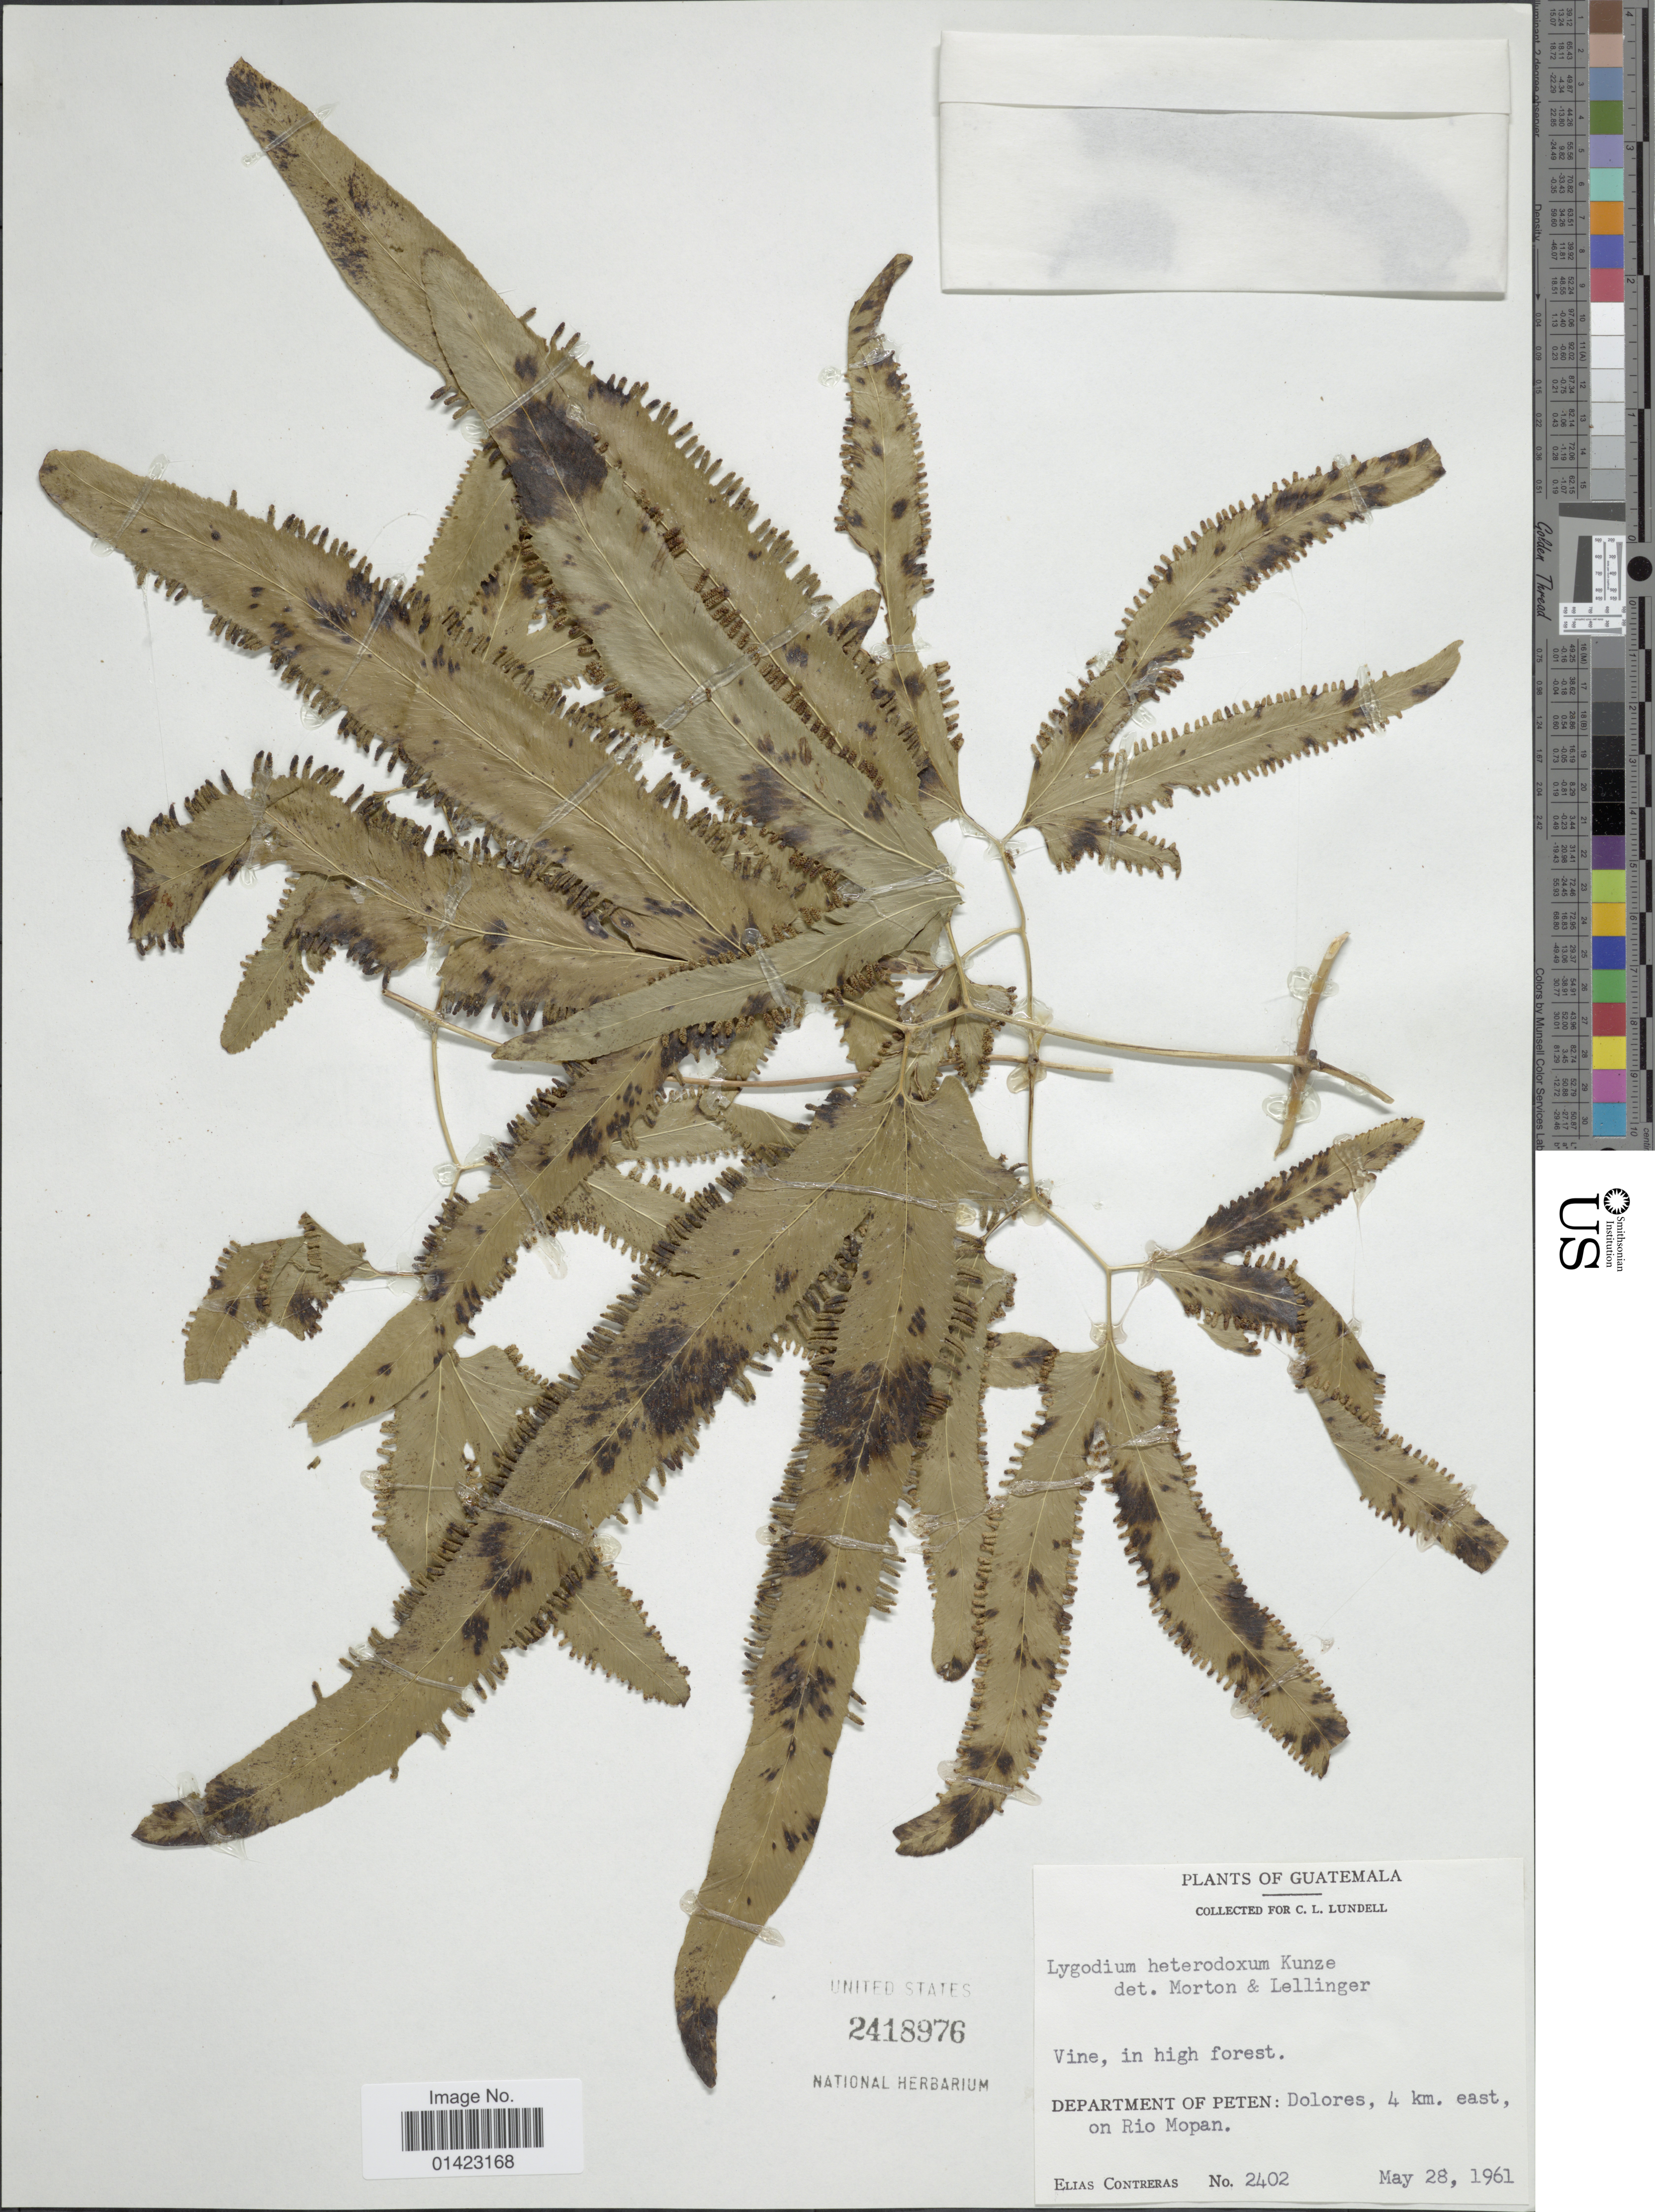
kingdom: Plantae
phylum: Tracheophyta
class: Polypodiopsida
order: Schizaeales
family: Lygodiaceae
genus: Lygodium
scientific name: Lygodium heterodoxum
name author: Kunze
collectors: E. Contreras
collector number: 2402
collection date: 1961-05-28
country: Guatemala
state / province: El Petén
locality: Department of Peten: Dolores, 4 km. east, on Rio Mopan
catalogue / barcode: US 2418976